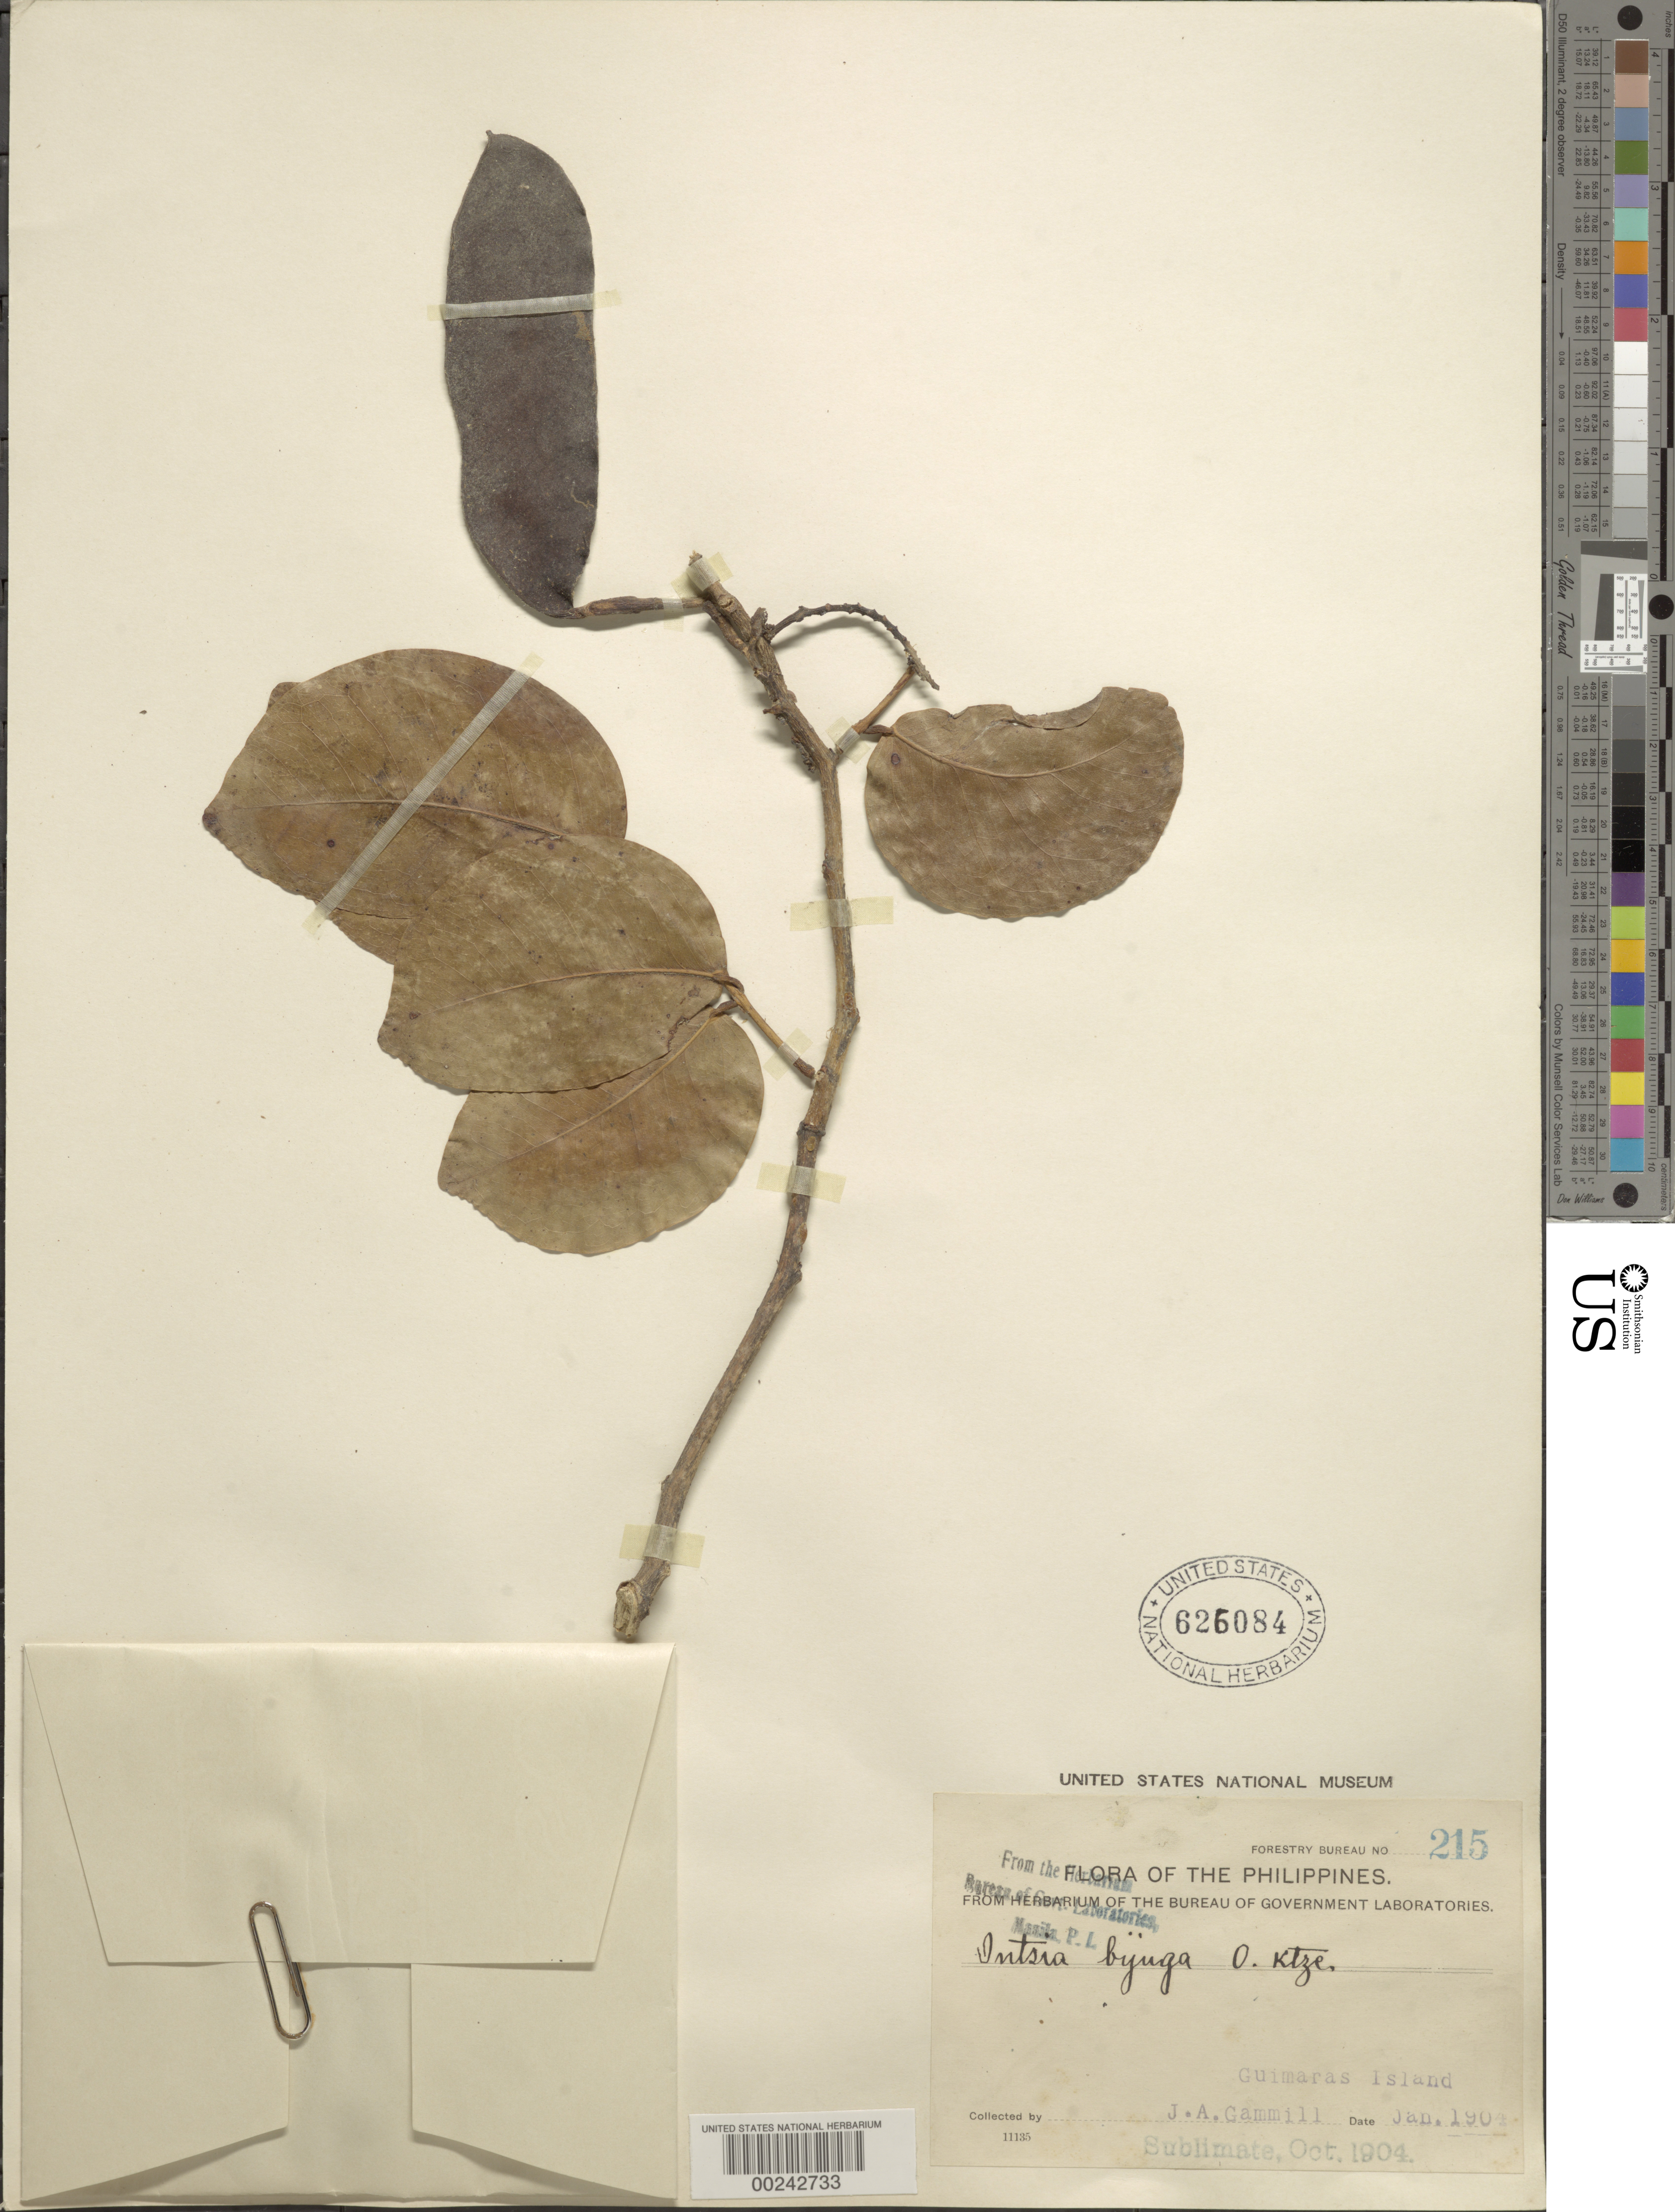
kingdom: Plantae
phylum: Tracheophyta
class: Magnoliopsida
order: Fabales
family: Fabaceae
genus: Intsia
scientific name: Intsia bijuga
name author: (Colebr.) Kuntze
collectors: J. Gammill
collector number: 215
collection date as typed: Oct 1904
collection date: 1904-10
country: Philippines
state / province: Western Visayas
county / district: Iloilo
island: Panay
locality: Guimaras i.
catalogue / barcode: US 626084